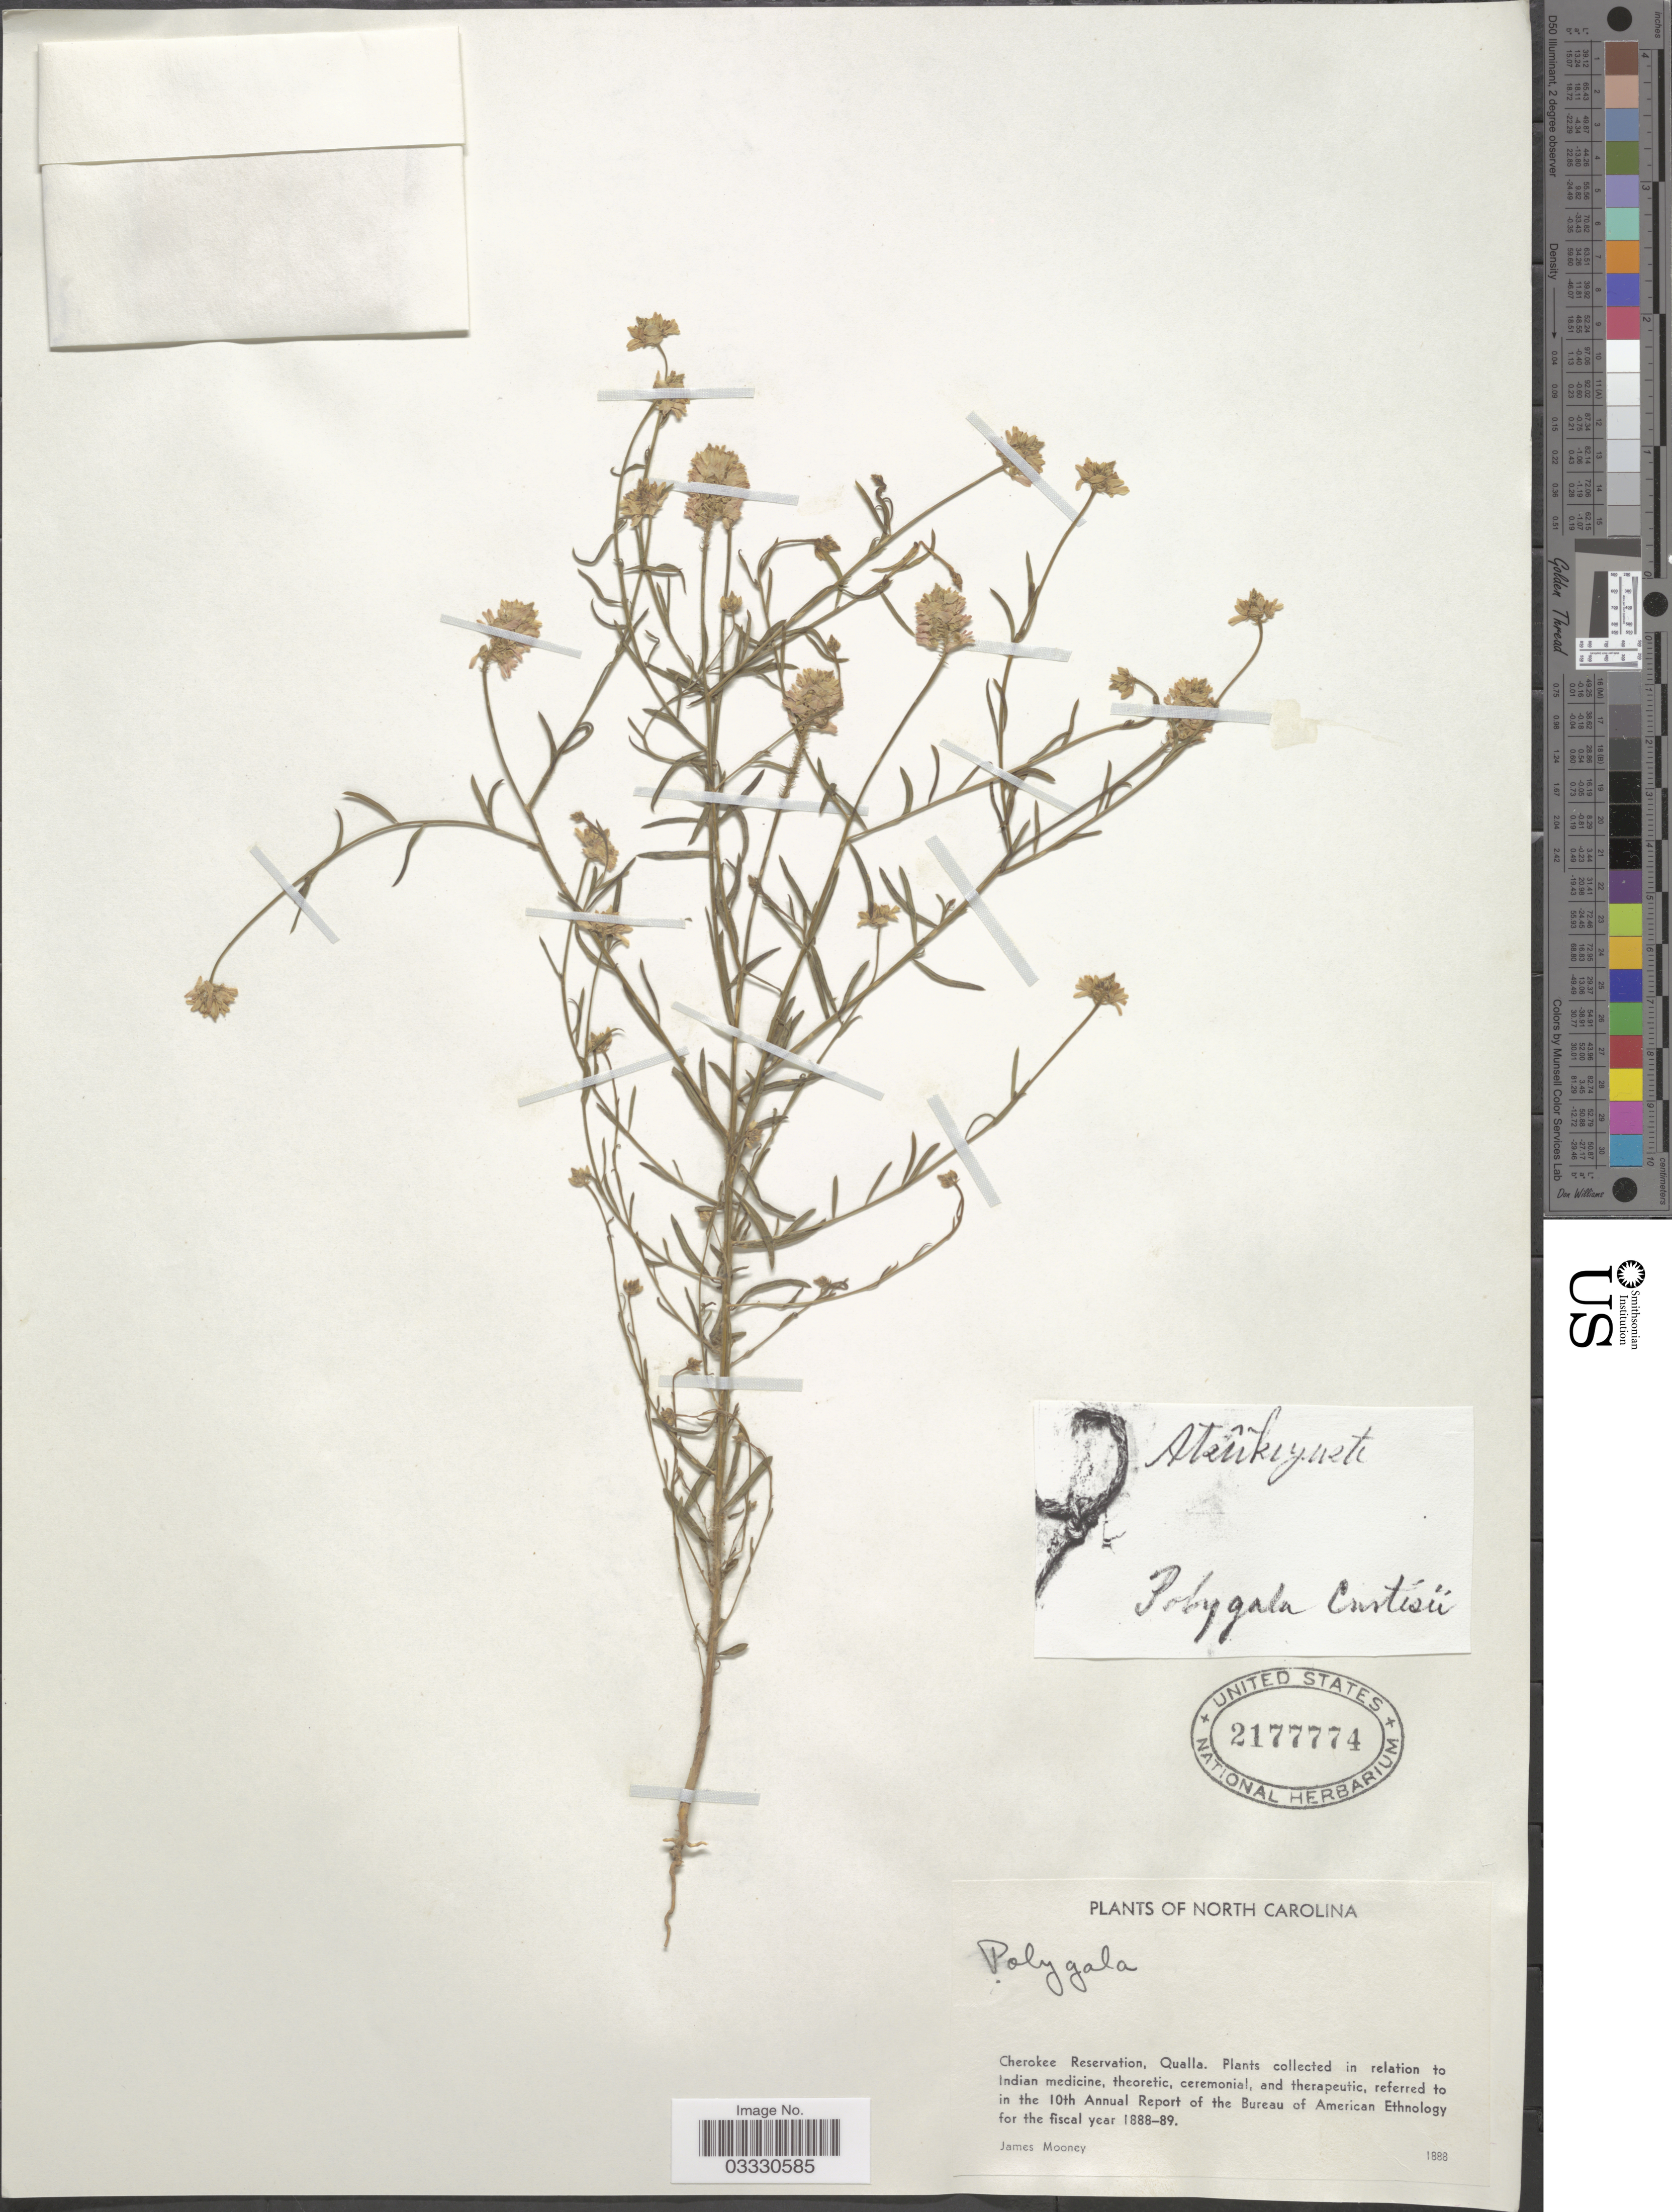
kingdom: Plantae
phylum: Tracheophyta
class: Magnoliopsida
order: Fabales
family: Polygalaceae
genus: Polygala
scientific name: Polygala curtissii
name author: A. Gray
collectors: J. Mooney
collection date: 1888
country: United States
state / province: North Carolina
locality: Cherokee Reservation, Qualla.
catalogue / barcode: US 2177774